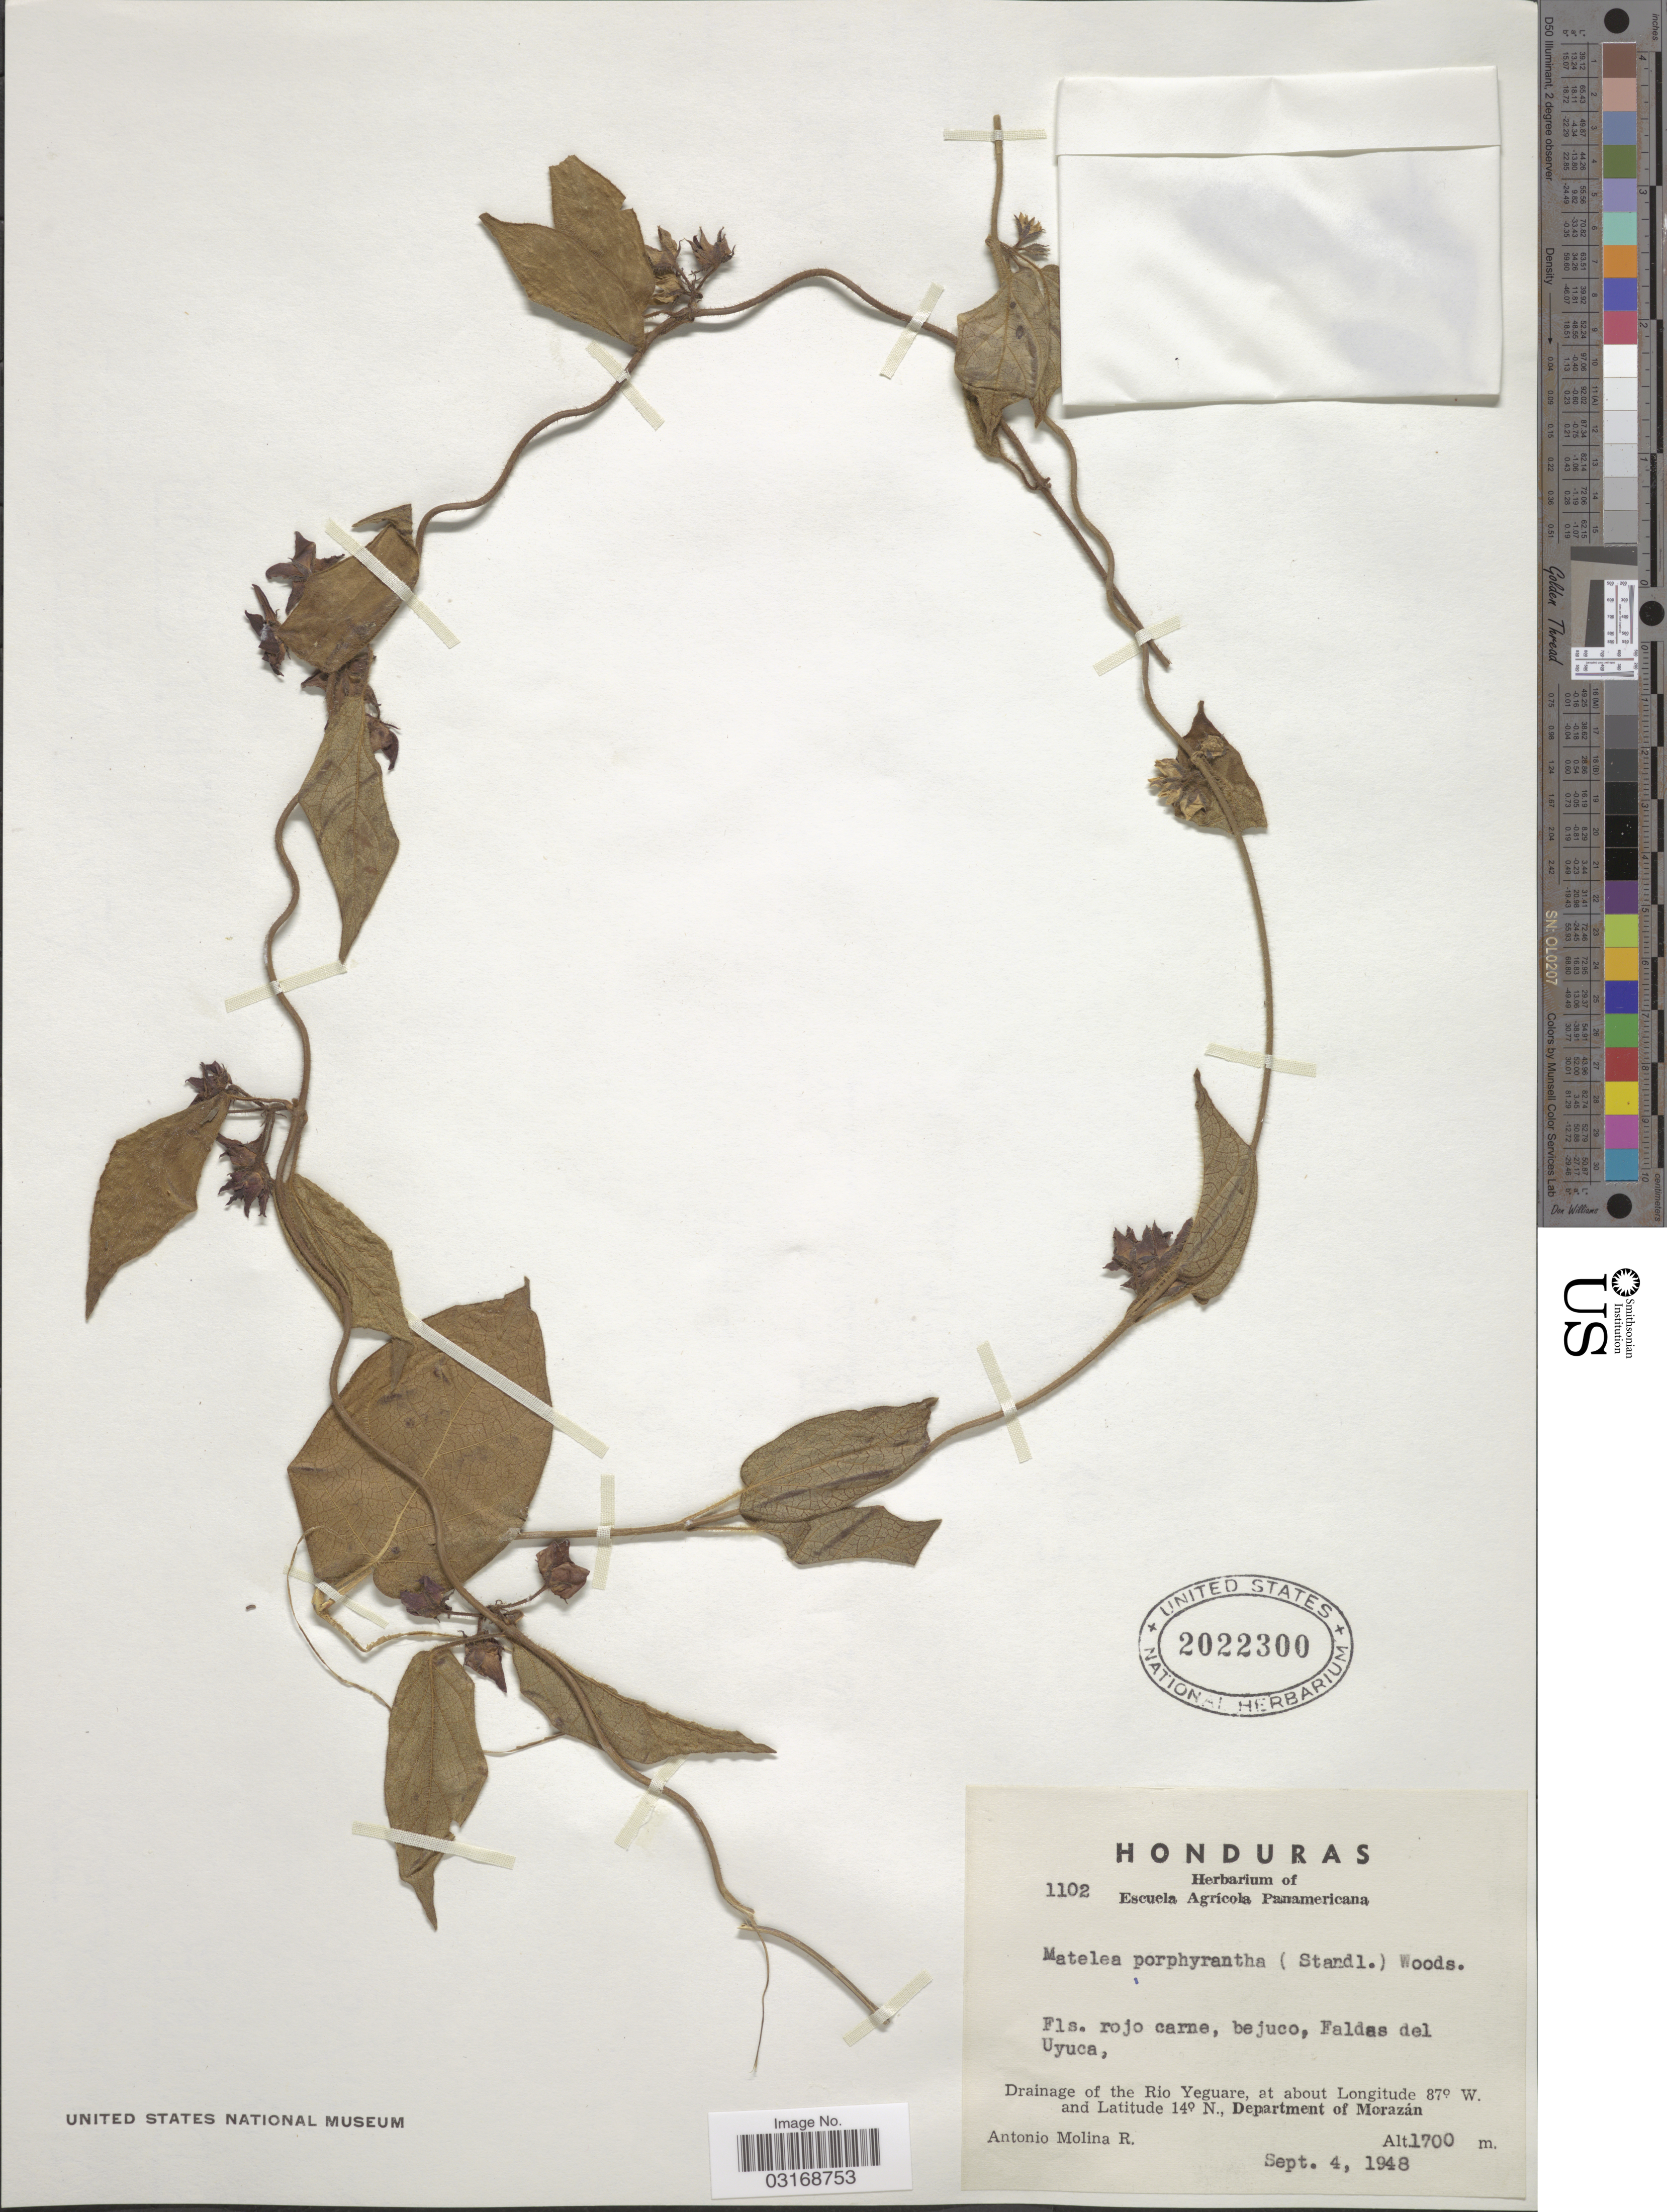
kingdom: Plantae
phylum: Tracheophyta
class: Magnoliopsida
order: Gentianales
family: Apocynaceae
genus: Matelea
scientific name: Matelea porphyrantha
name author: (Standl.) Woodson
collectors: A. Molina R.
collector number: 1102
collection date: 1948-09-04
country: Honduras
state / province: Fco. Morazán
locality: Faldas del Uyuca, drainage of the Rio Yeguare, Department of Morazán.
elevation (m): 1700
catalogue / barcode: US 2022300